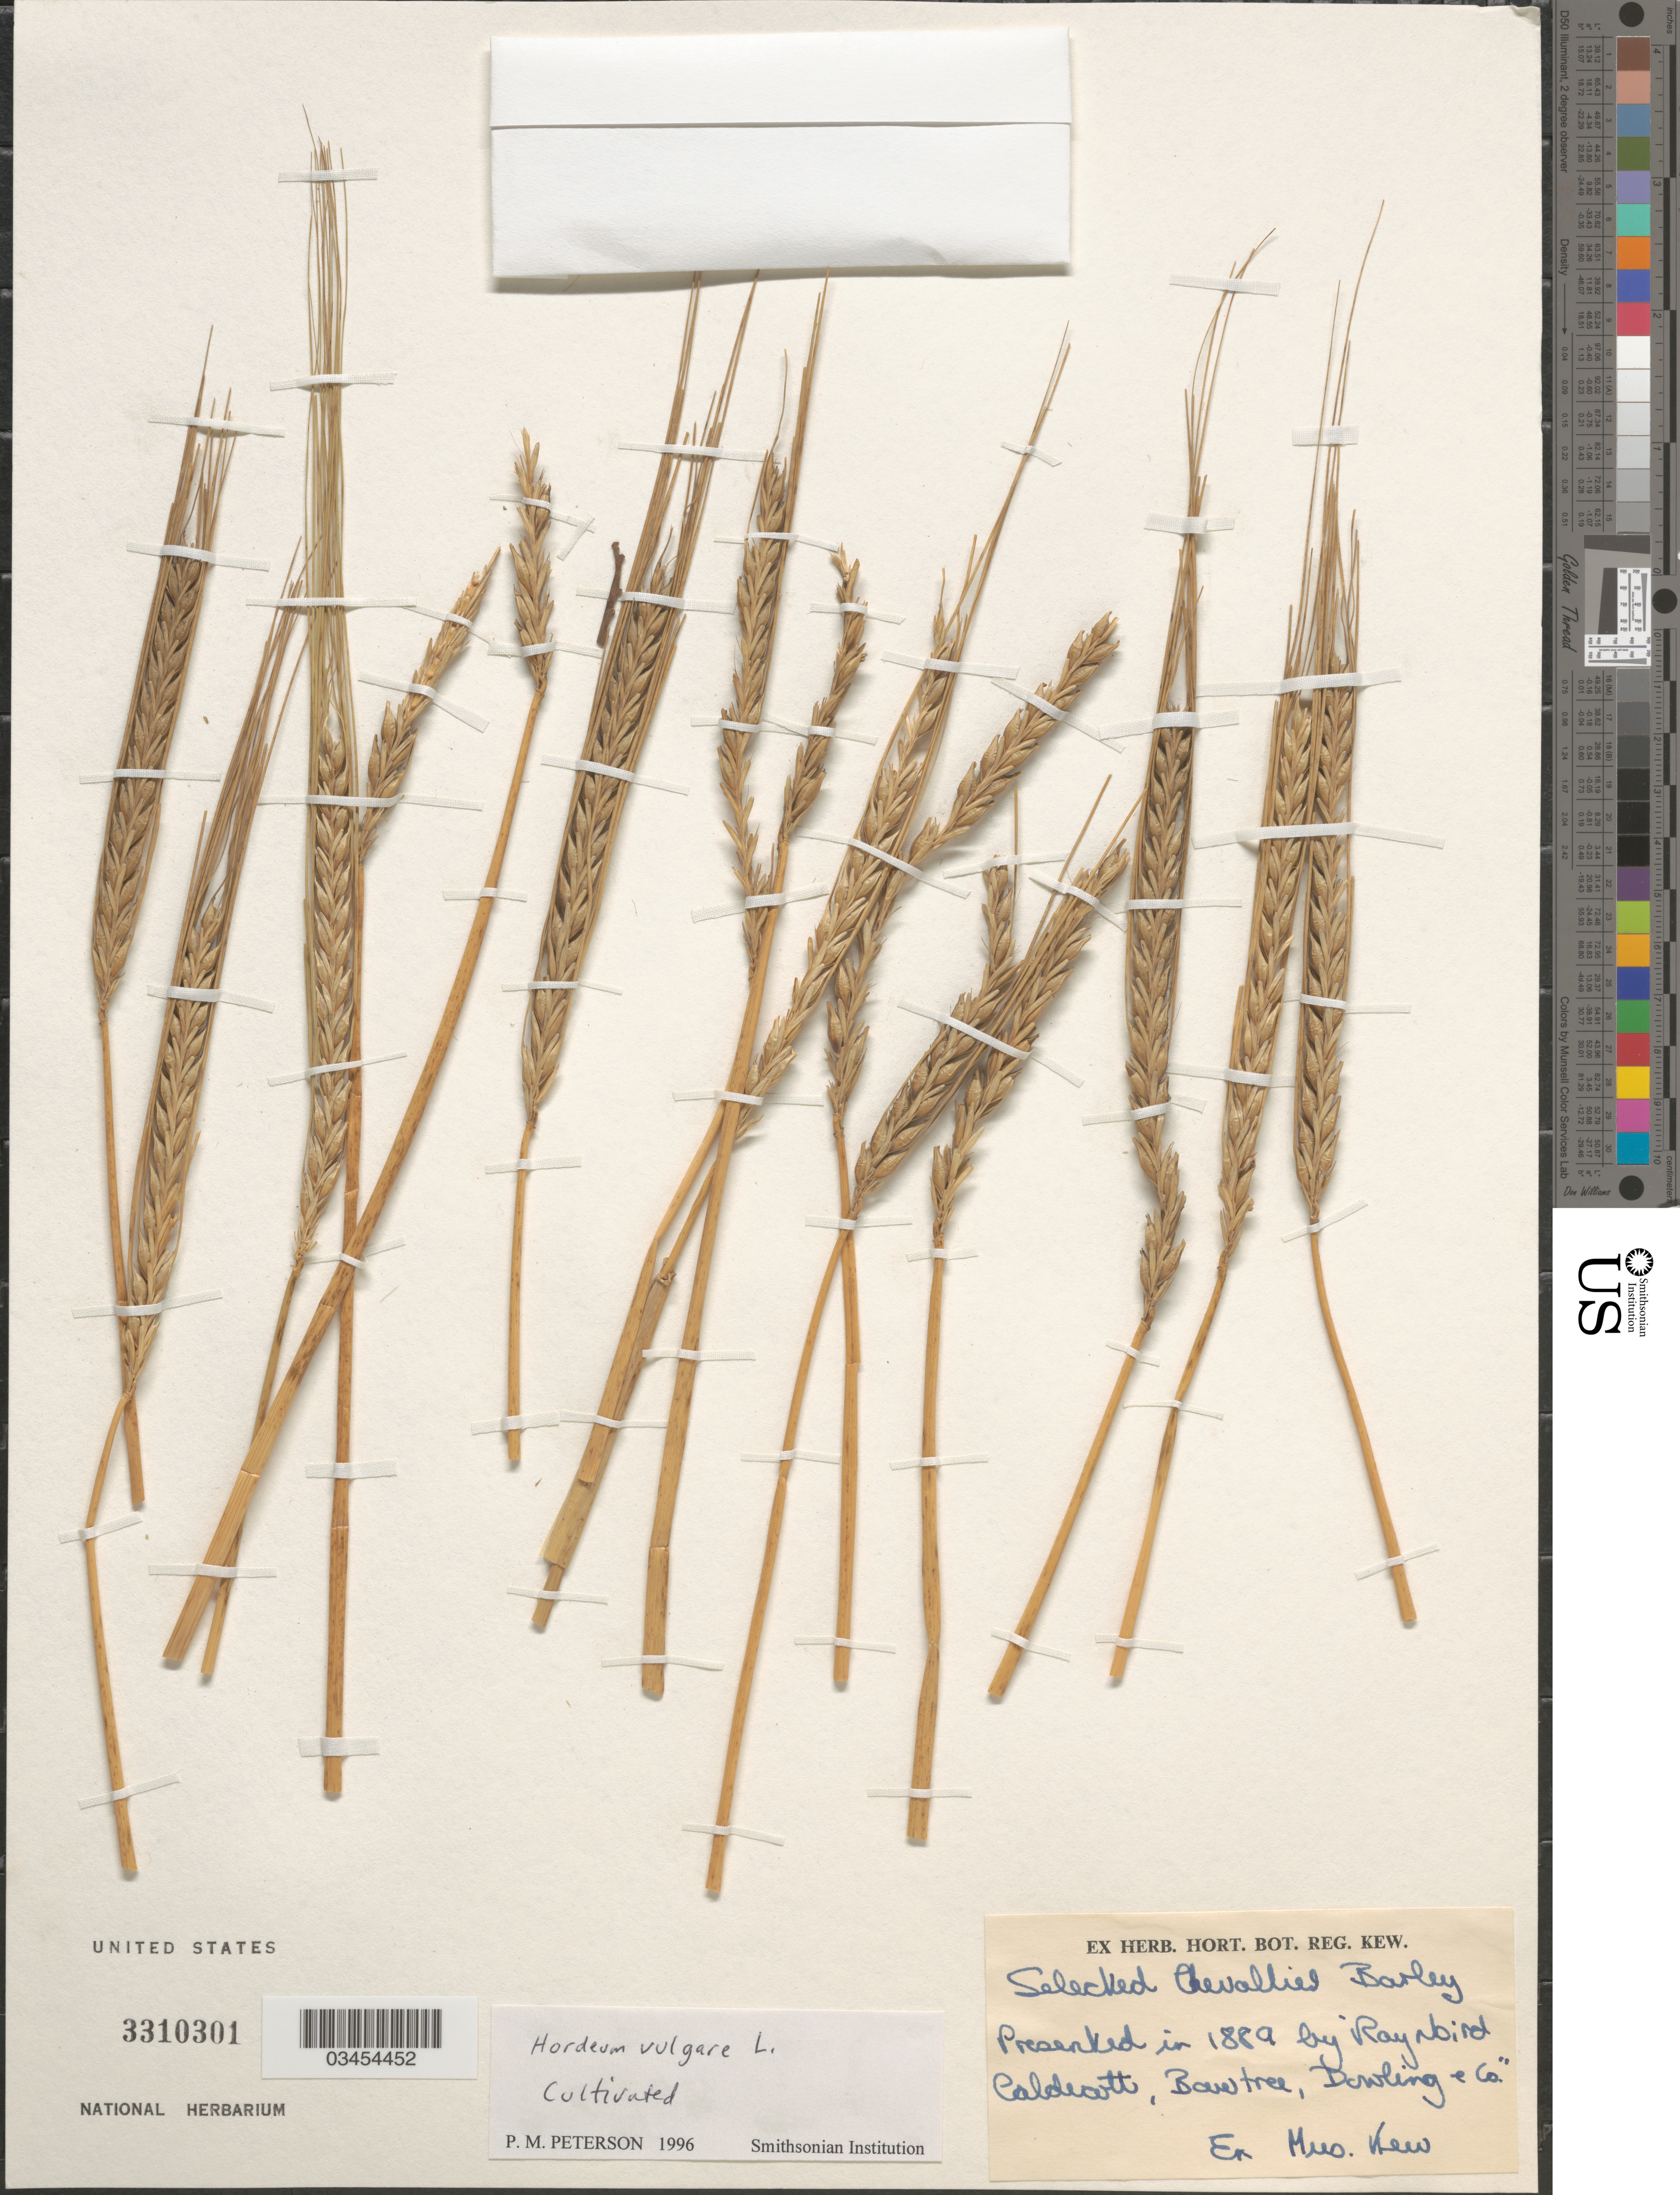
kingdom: Plantae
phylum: Tracheophyta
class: Liliopsida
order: Poales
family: Poaceae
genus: Hordeum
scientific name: Hordeum vulgare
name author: L.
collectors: ex herb. Hort. Reg. Kew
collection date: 1889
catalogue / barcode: US 3310301